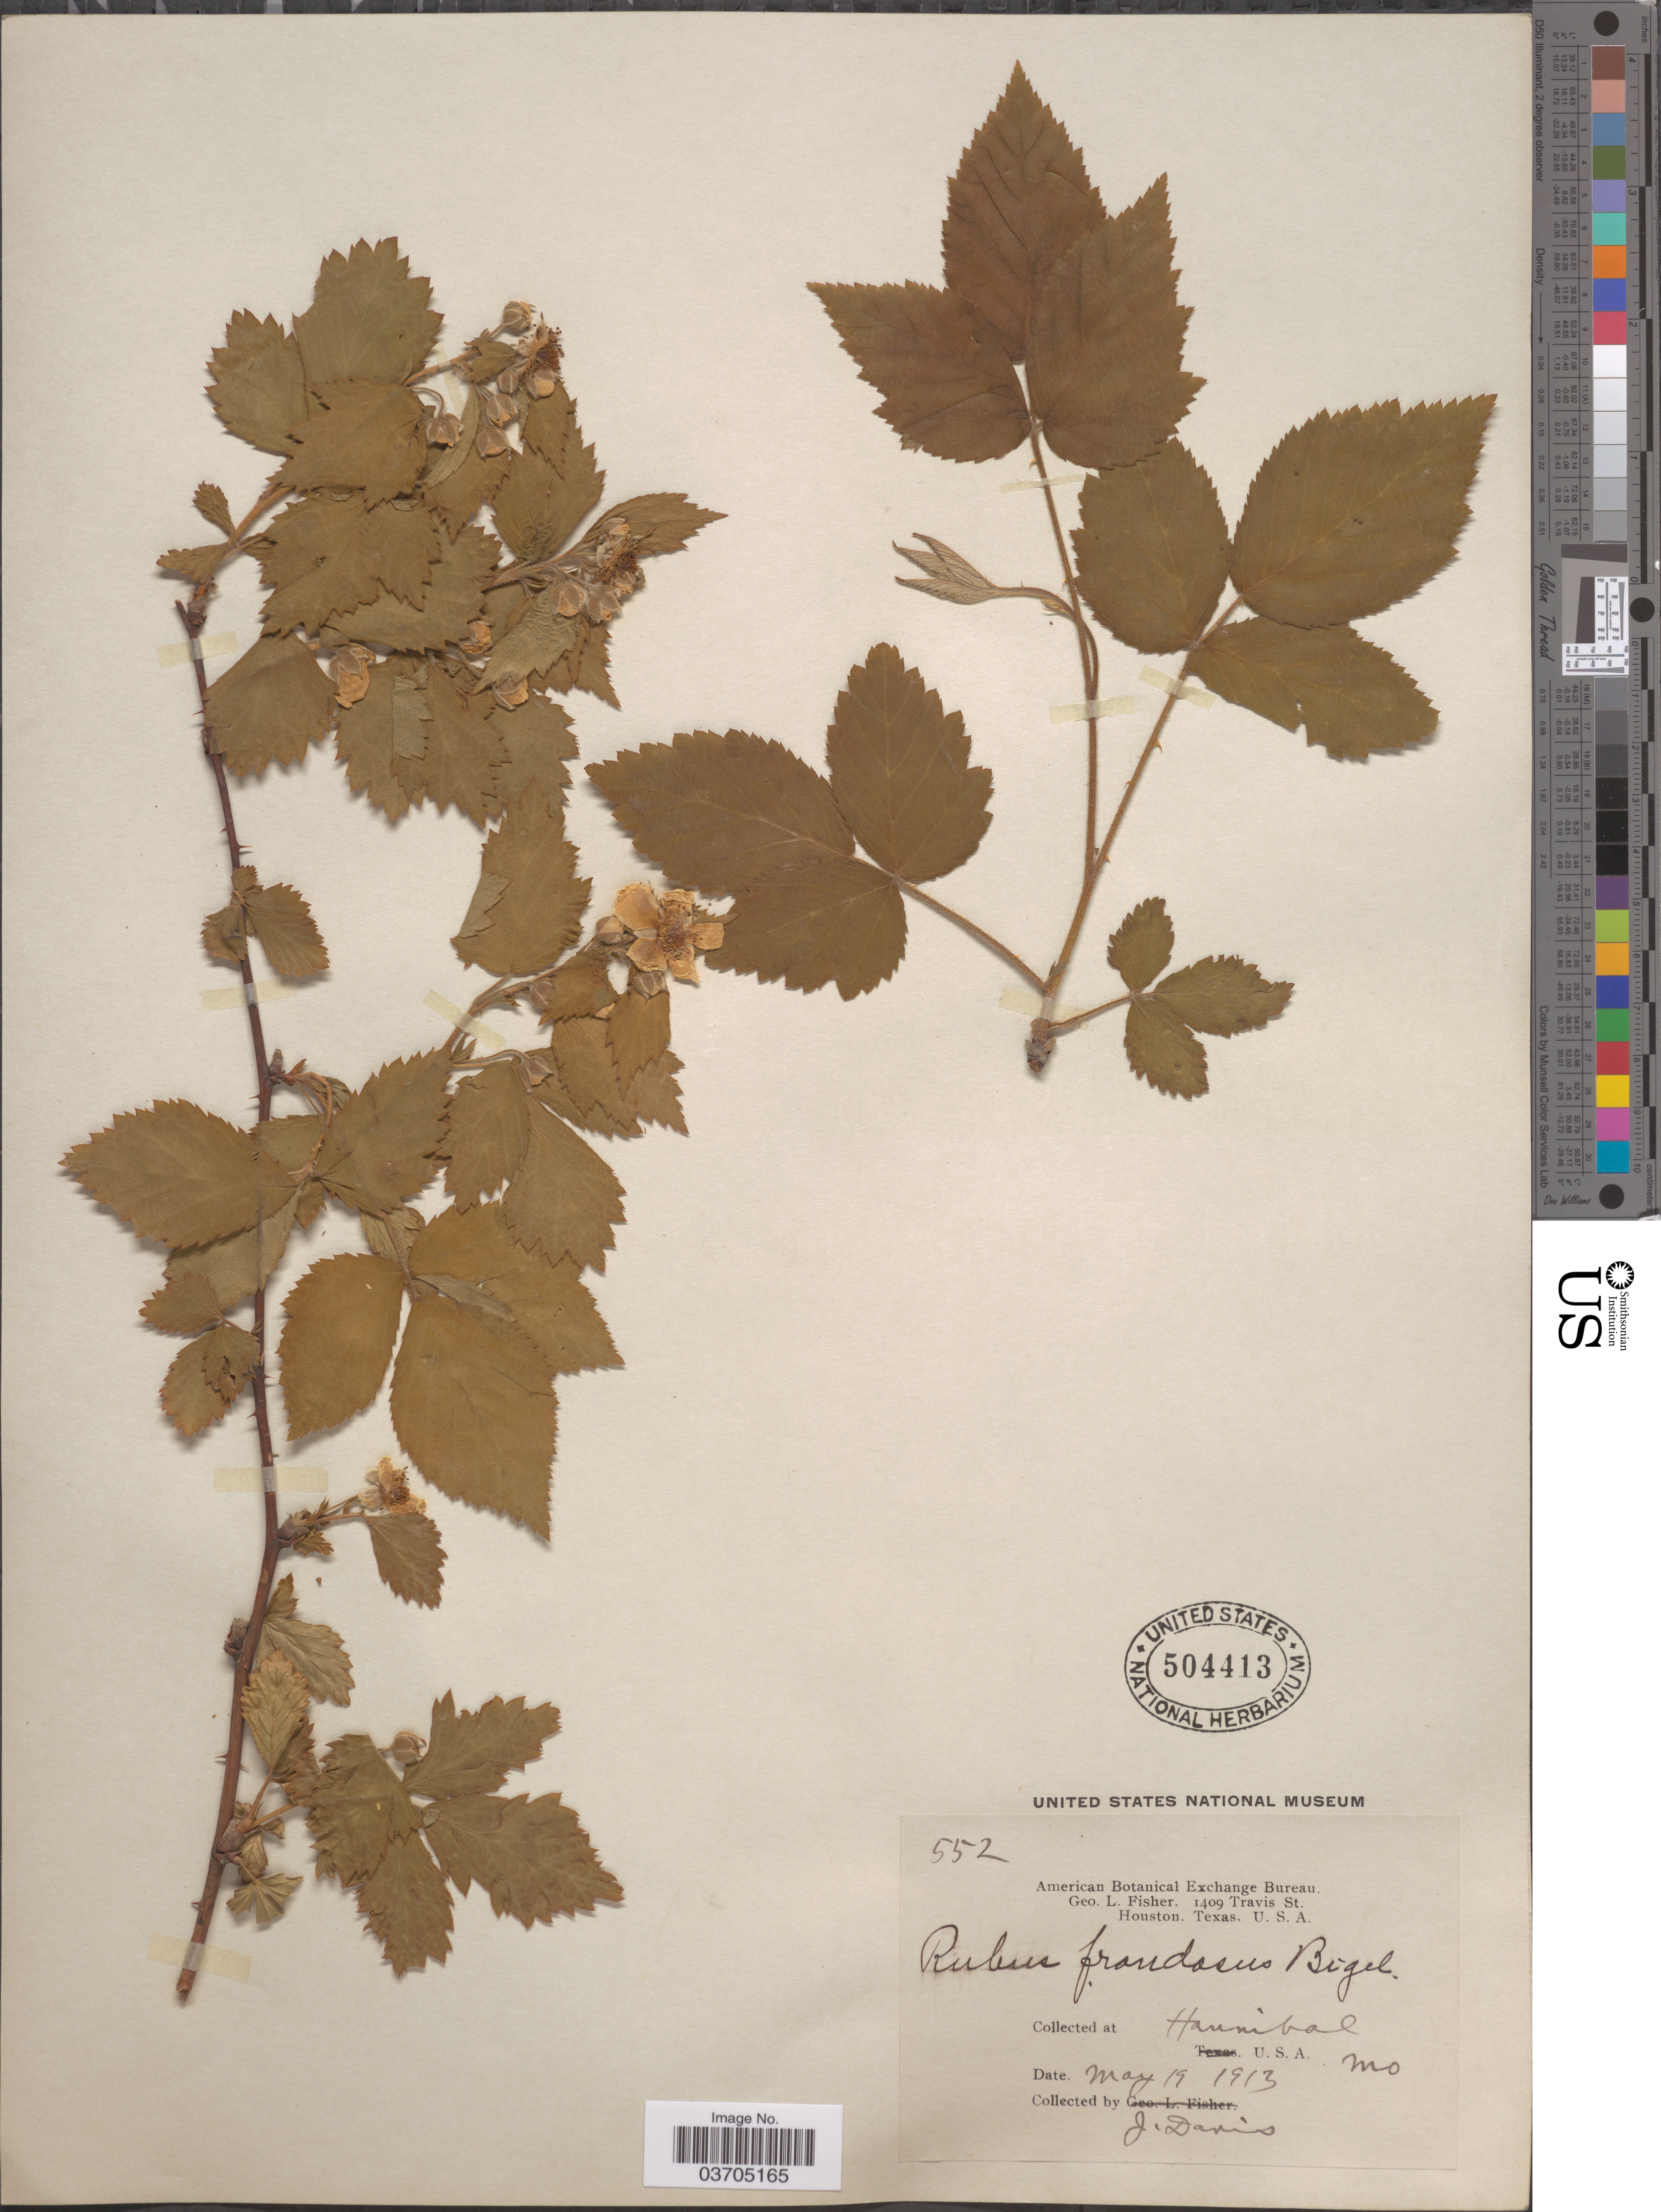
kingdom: Plantae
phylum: Tracheophyta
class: Magnoliopsida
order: Rosales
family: Rosaceae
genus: Rubus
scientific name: Rubus frondosus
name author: Bigelow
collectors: J. Davis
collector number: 552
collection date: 1913-05-19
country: United States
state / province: Missouri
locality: Hannibal.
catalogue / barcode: US 504413